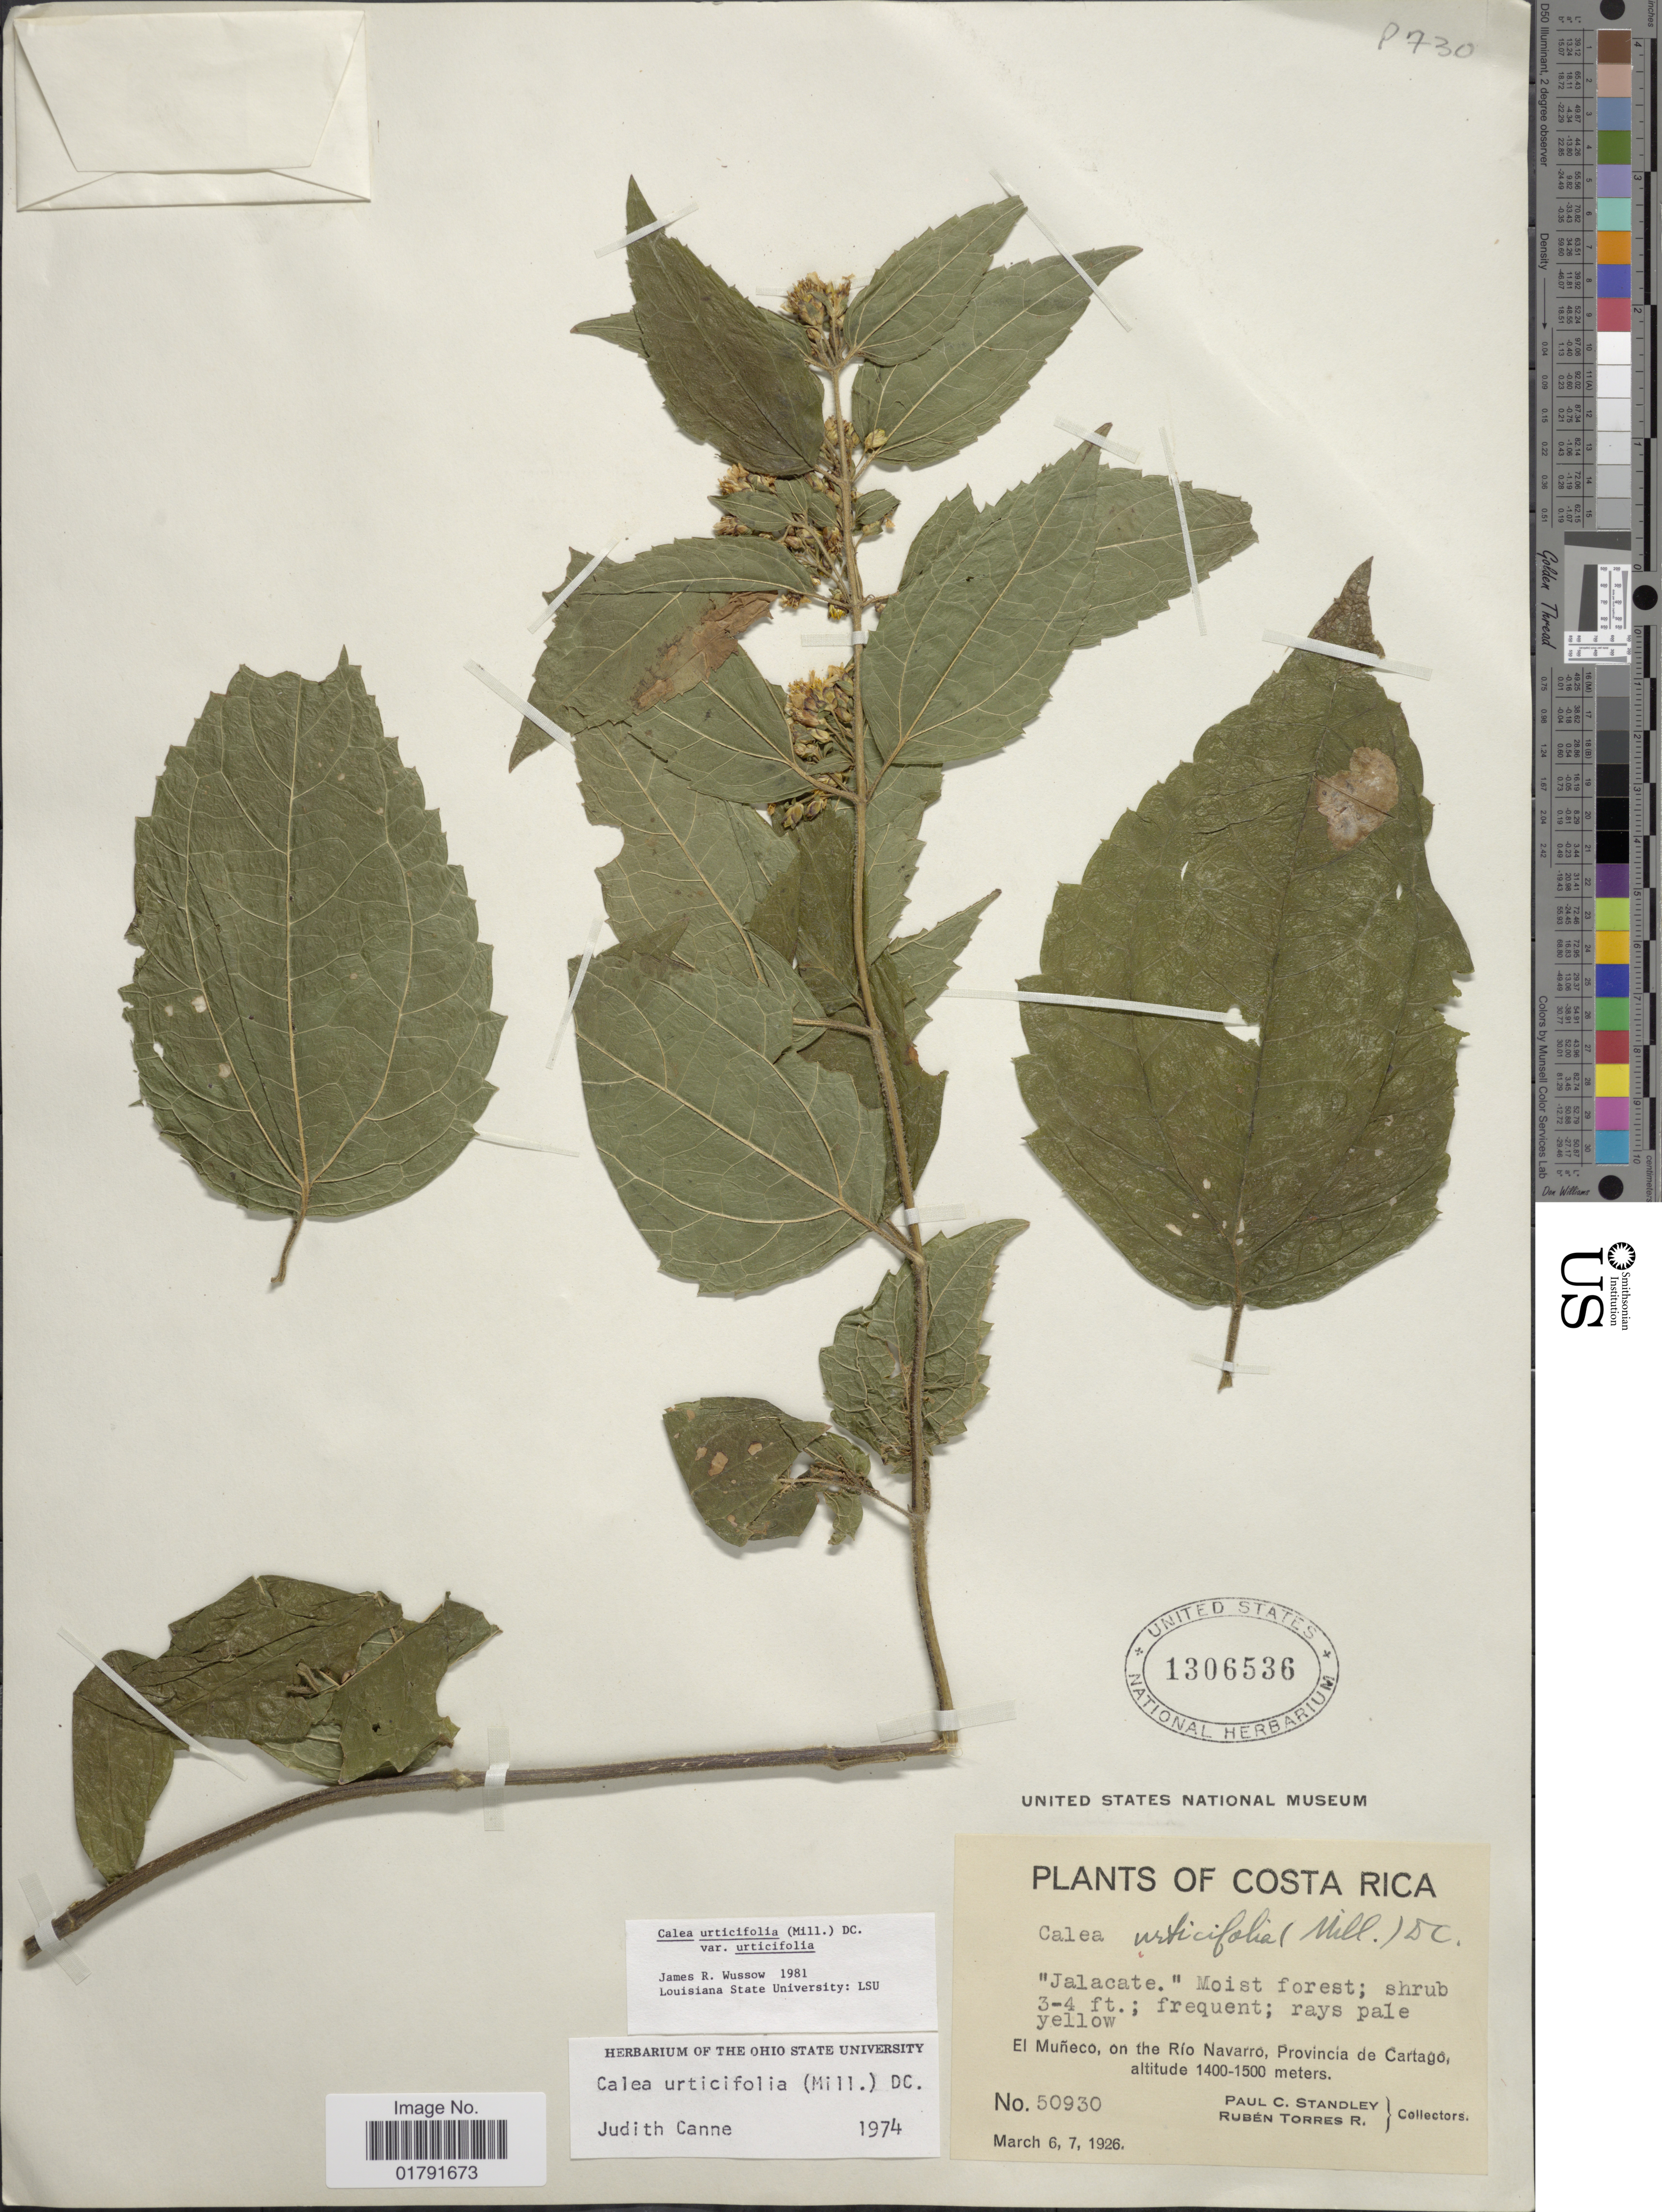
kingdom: Plantae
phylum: Tracheophyta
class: Magnoliopsida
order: Asterales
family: Asteraceae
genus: Calea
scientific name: Calea urticifolia var. urticifolia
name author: (Mill.) DC.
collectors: P. C. Standley & R. Torres Rojas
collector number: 50930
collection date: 1926-03-06/1926-03-07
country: Costa Rica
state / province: Cartago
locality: El Muneco, on the Rio Navarro.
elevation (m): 1400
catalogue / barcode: US 1306536